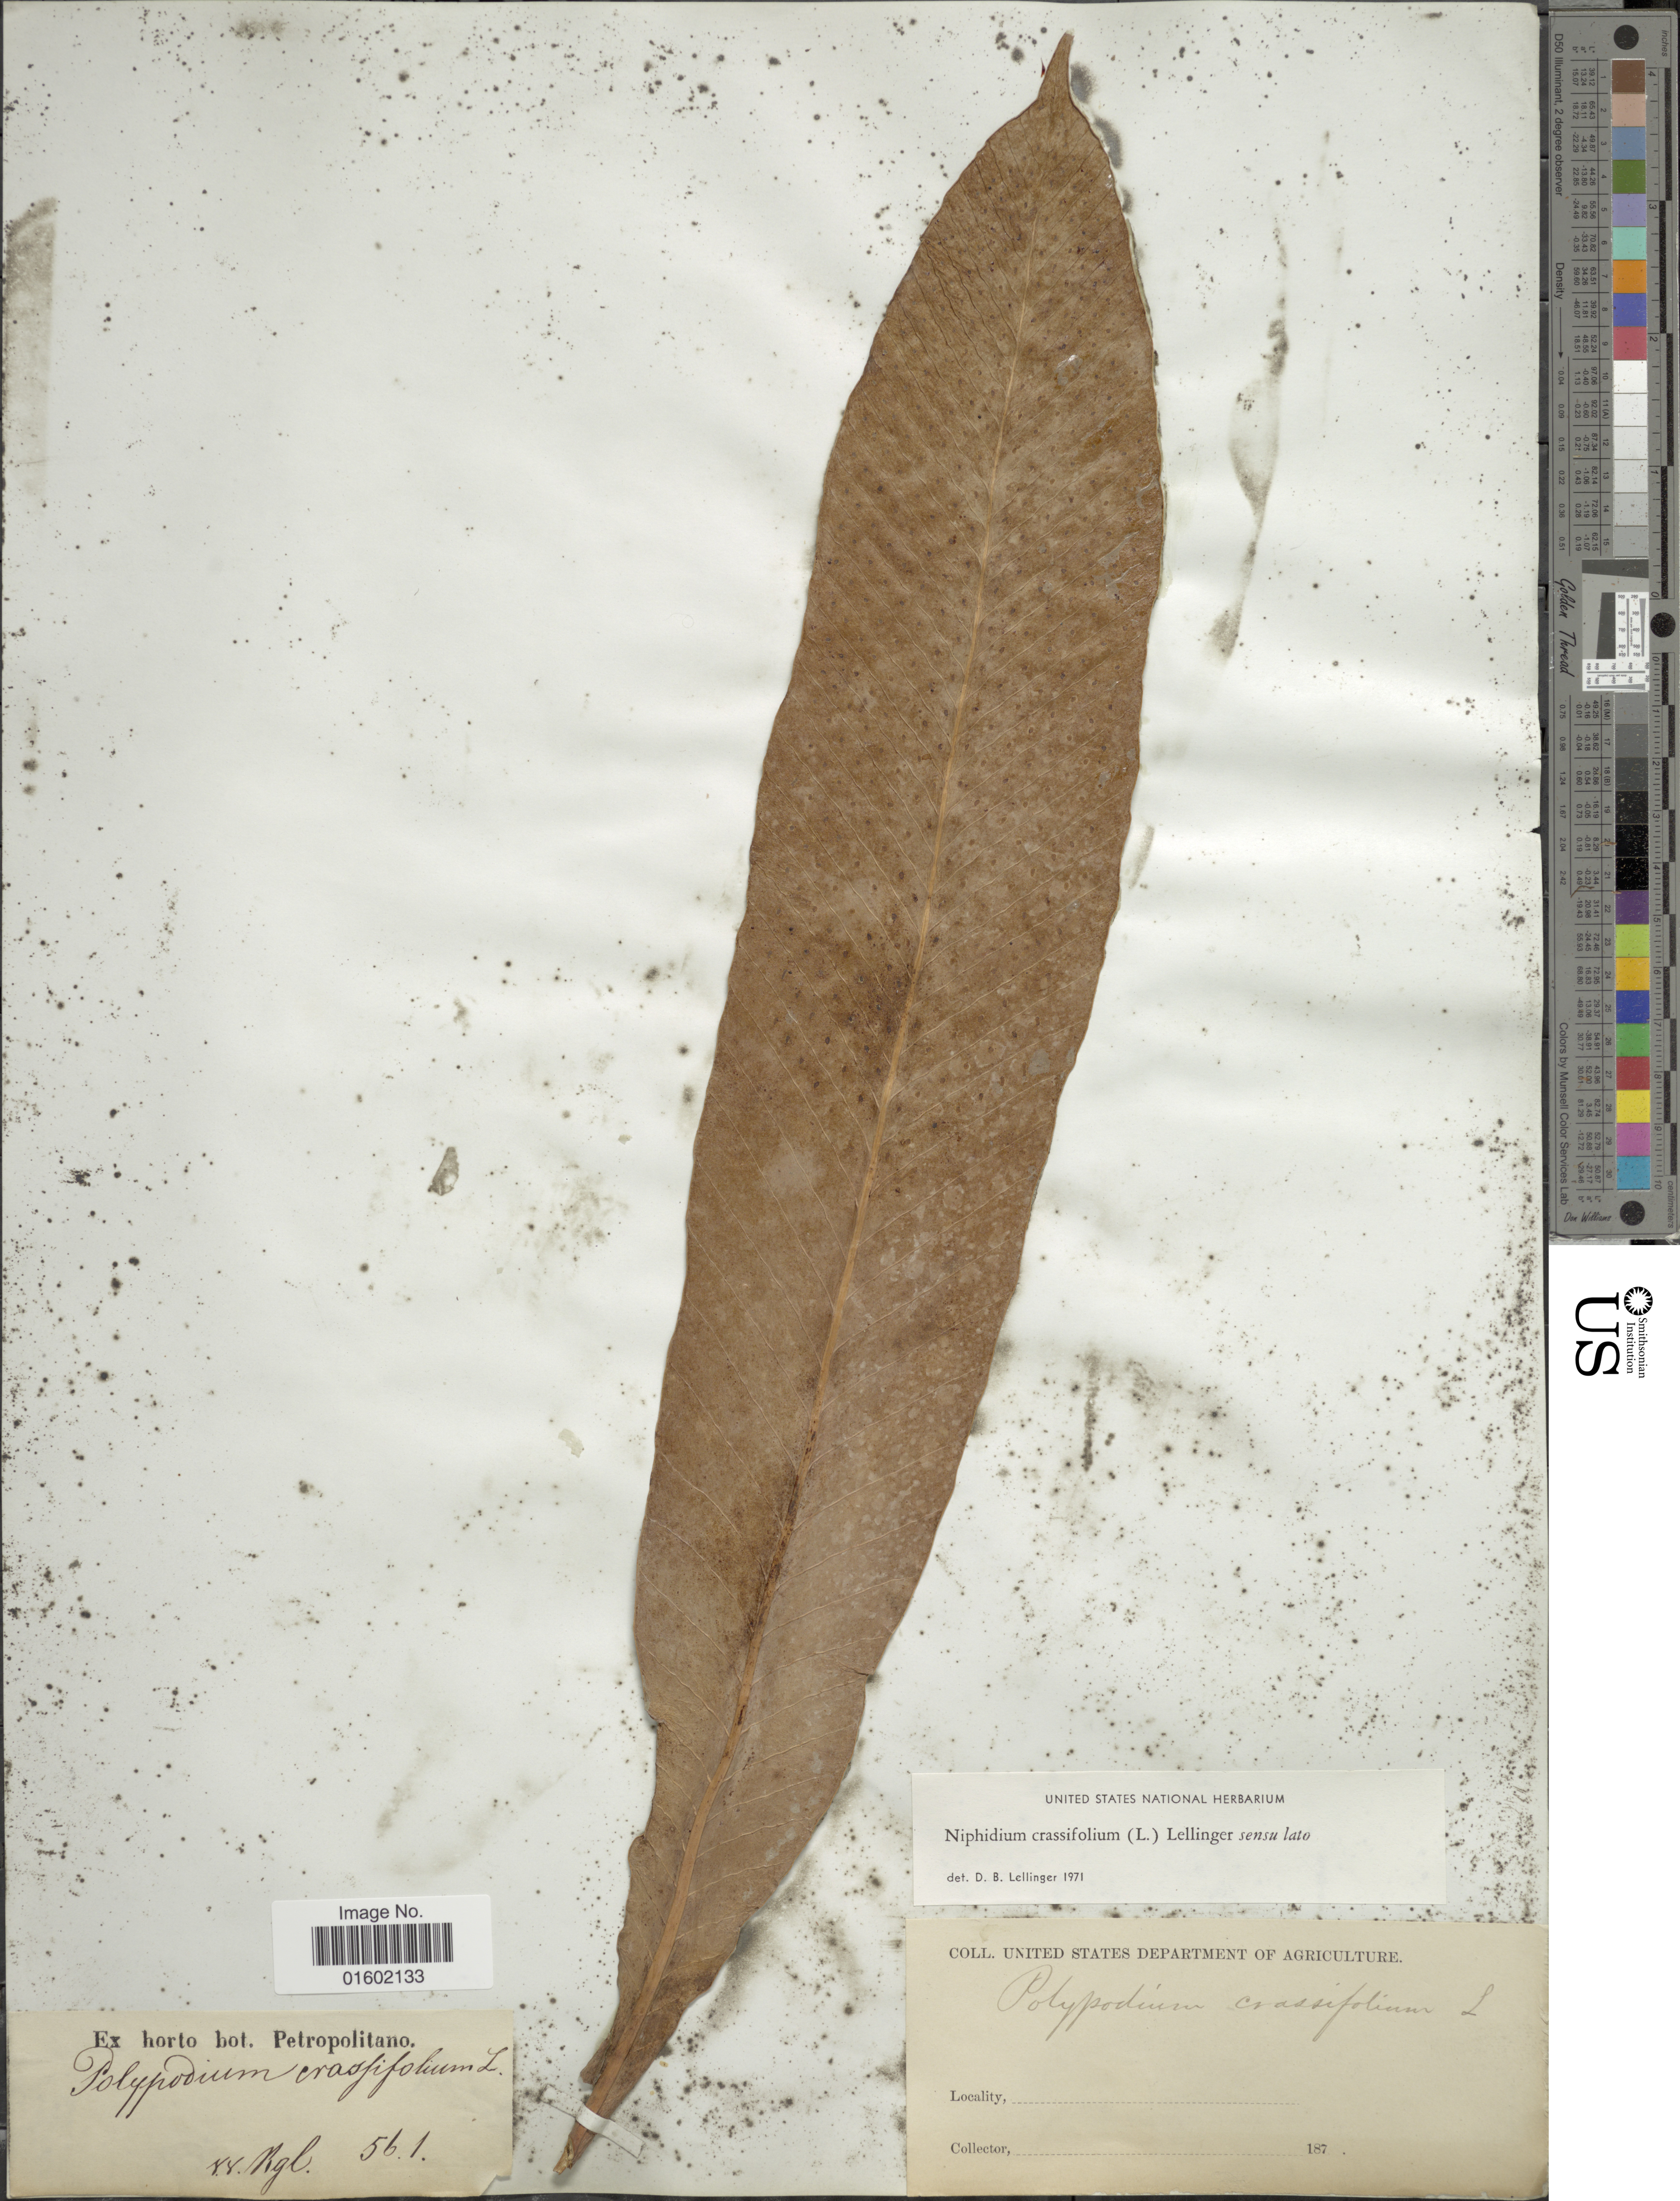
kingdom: Plantae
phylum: Tracheophyta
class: Polypodiopsida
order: Polypodiales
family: Polypodiaceae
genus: Niphidium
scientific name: Niphidium crassifolium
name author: (L.) Lellinger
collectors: ex Herb. Horti Bot. Petropolitani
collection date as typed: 187